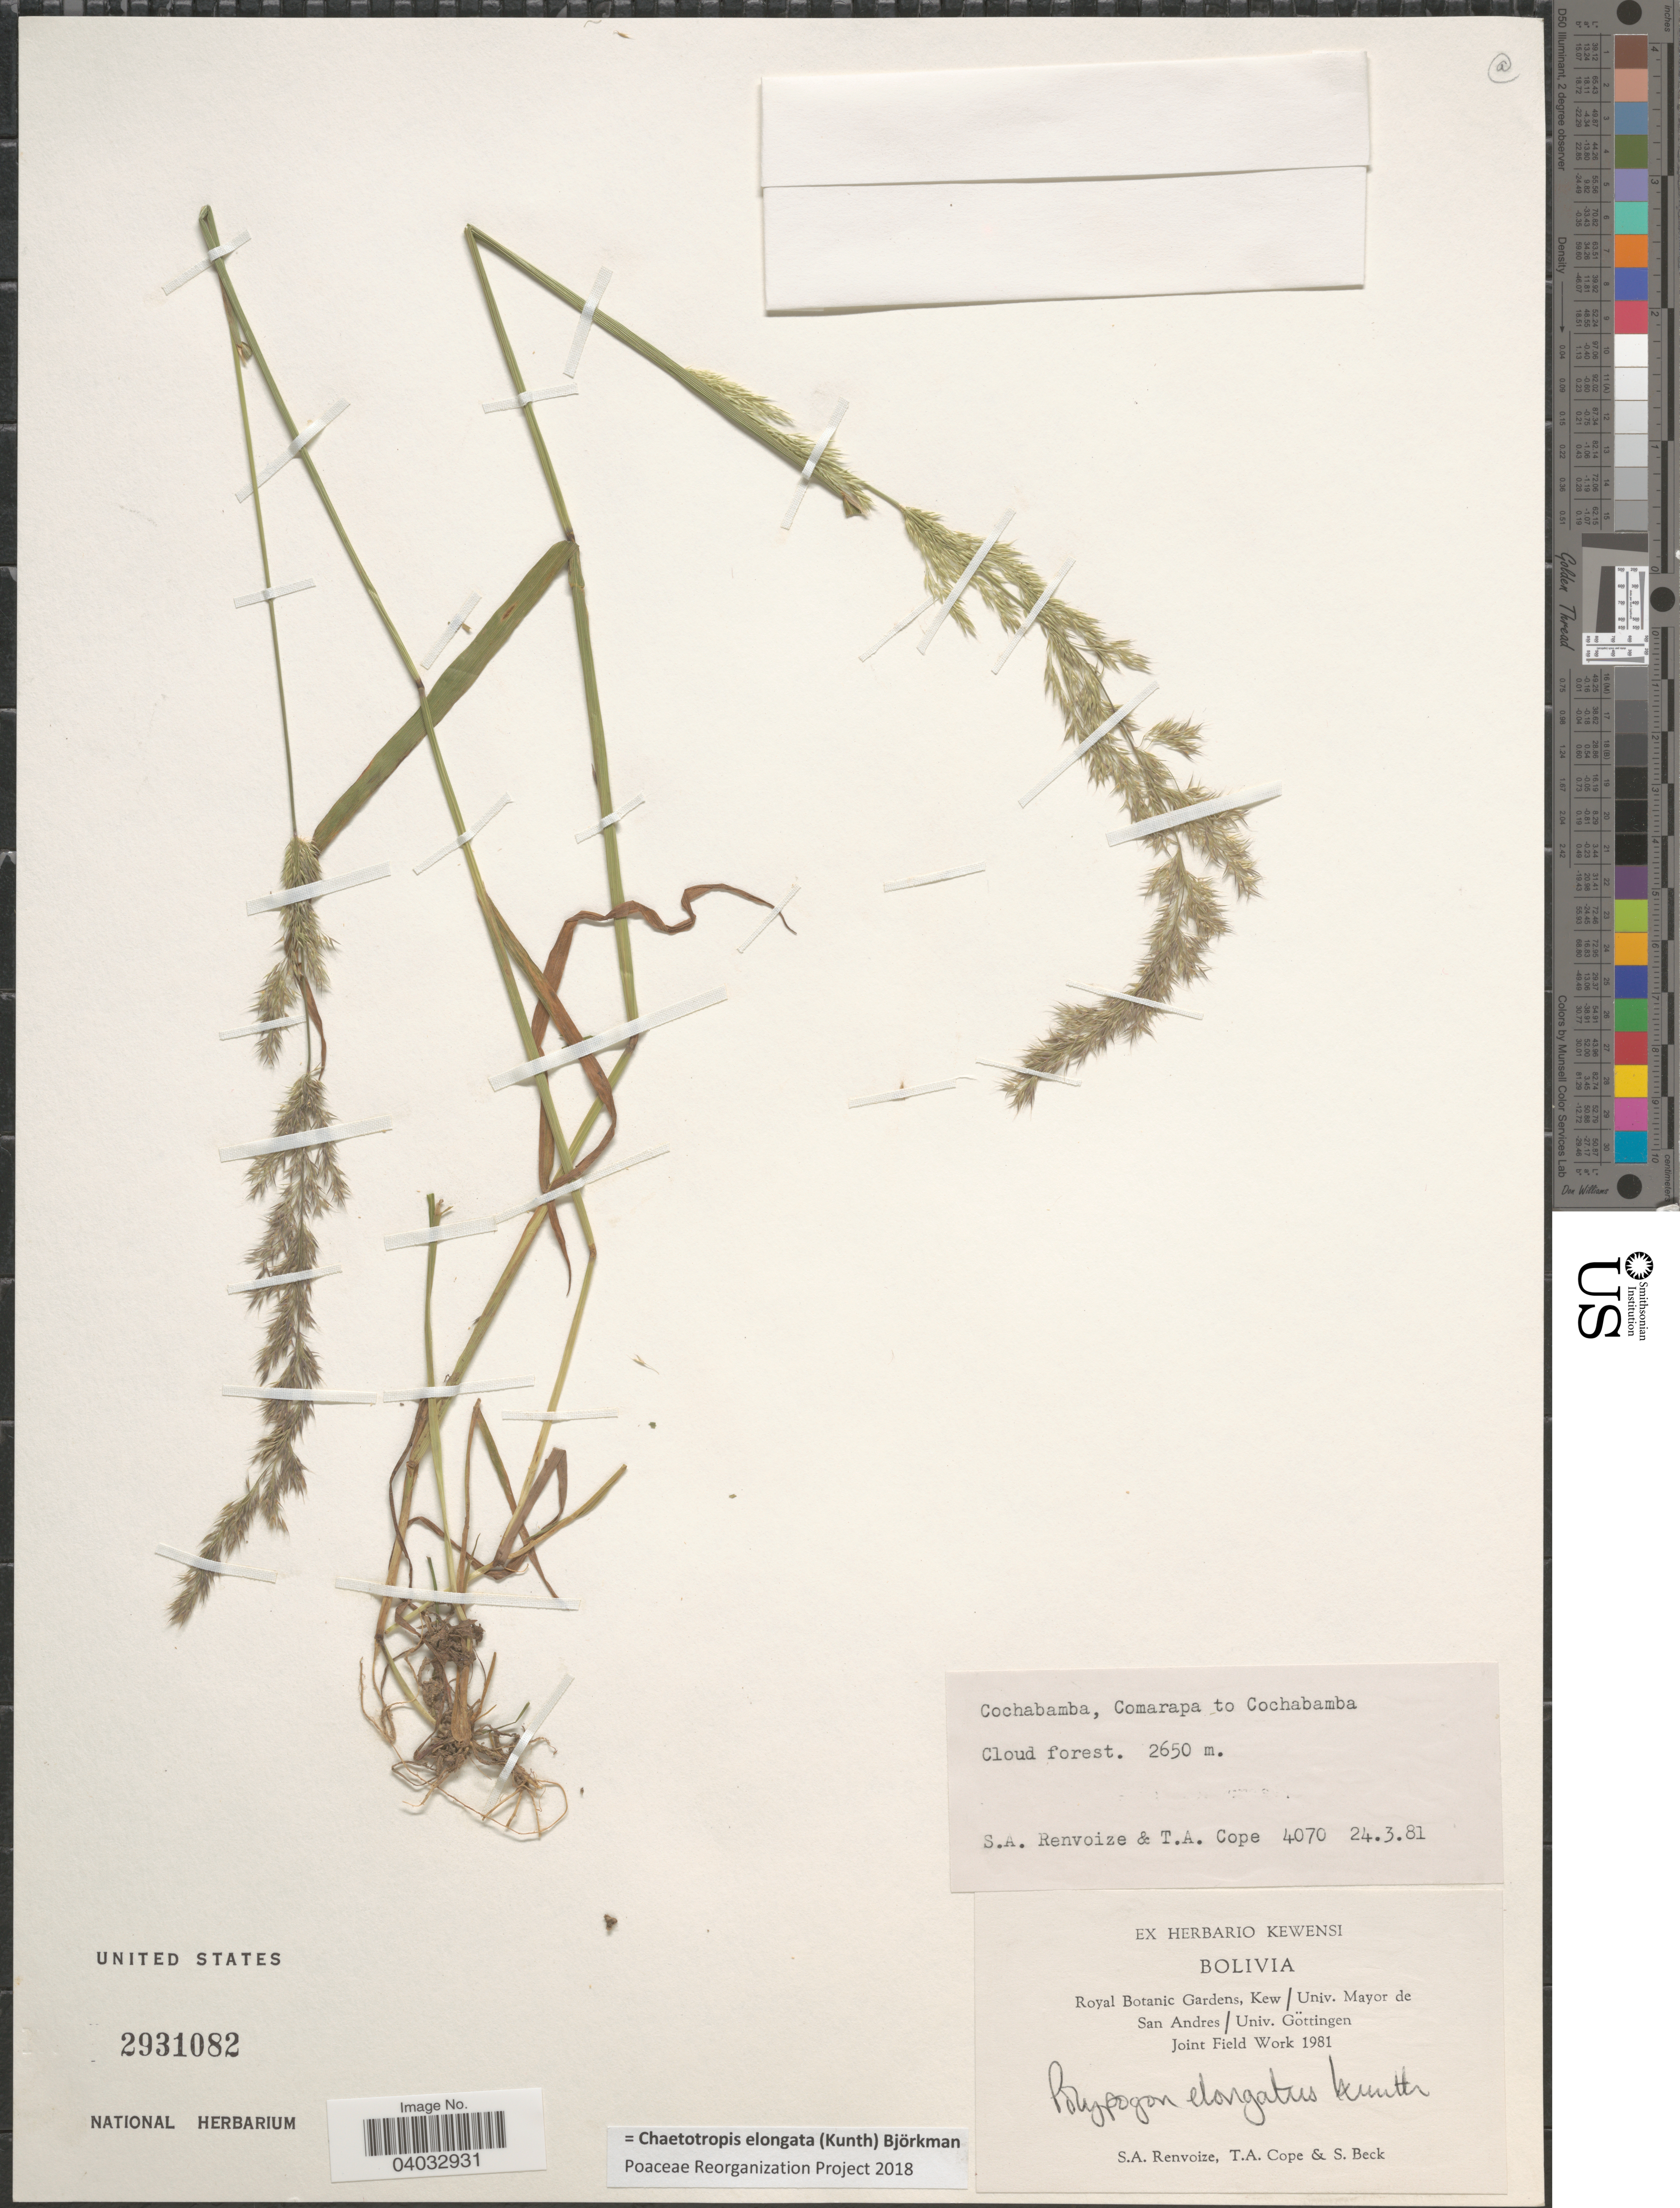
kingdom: Plantae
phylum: Tracheophyta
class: Liliopsida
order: Poales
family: Poaceae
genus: Chaetotropis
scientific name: Chaetotropis elongata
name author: (Kunth) Björkman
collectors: S. A. Renvoize, T. A. Cope & S. G. Beck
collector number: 4070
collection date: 1981-03-24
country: Bolivia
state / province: Cochabamba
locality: Comarapa to Cochabamba.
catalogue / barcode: US 2931082